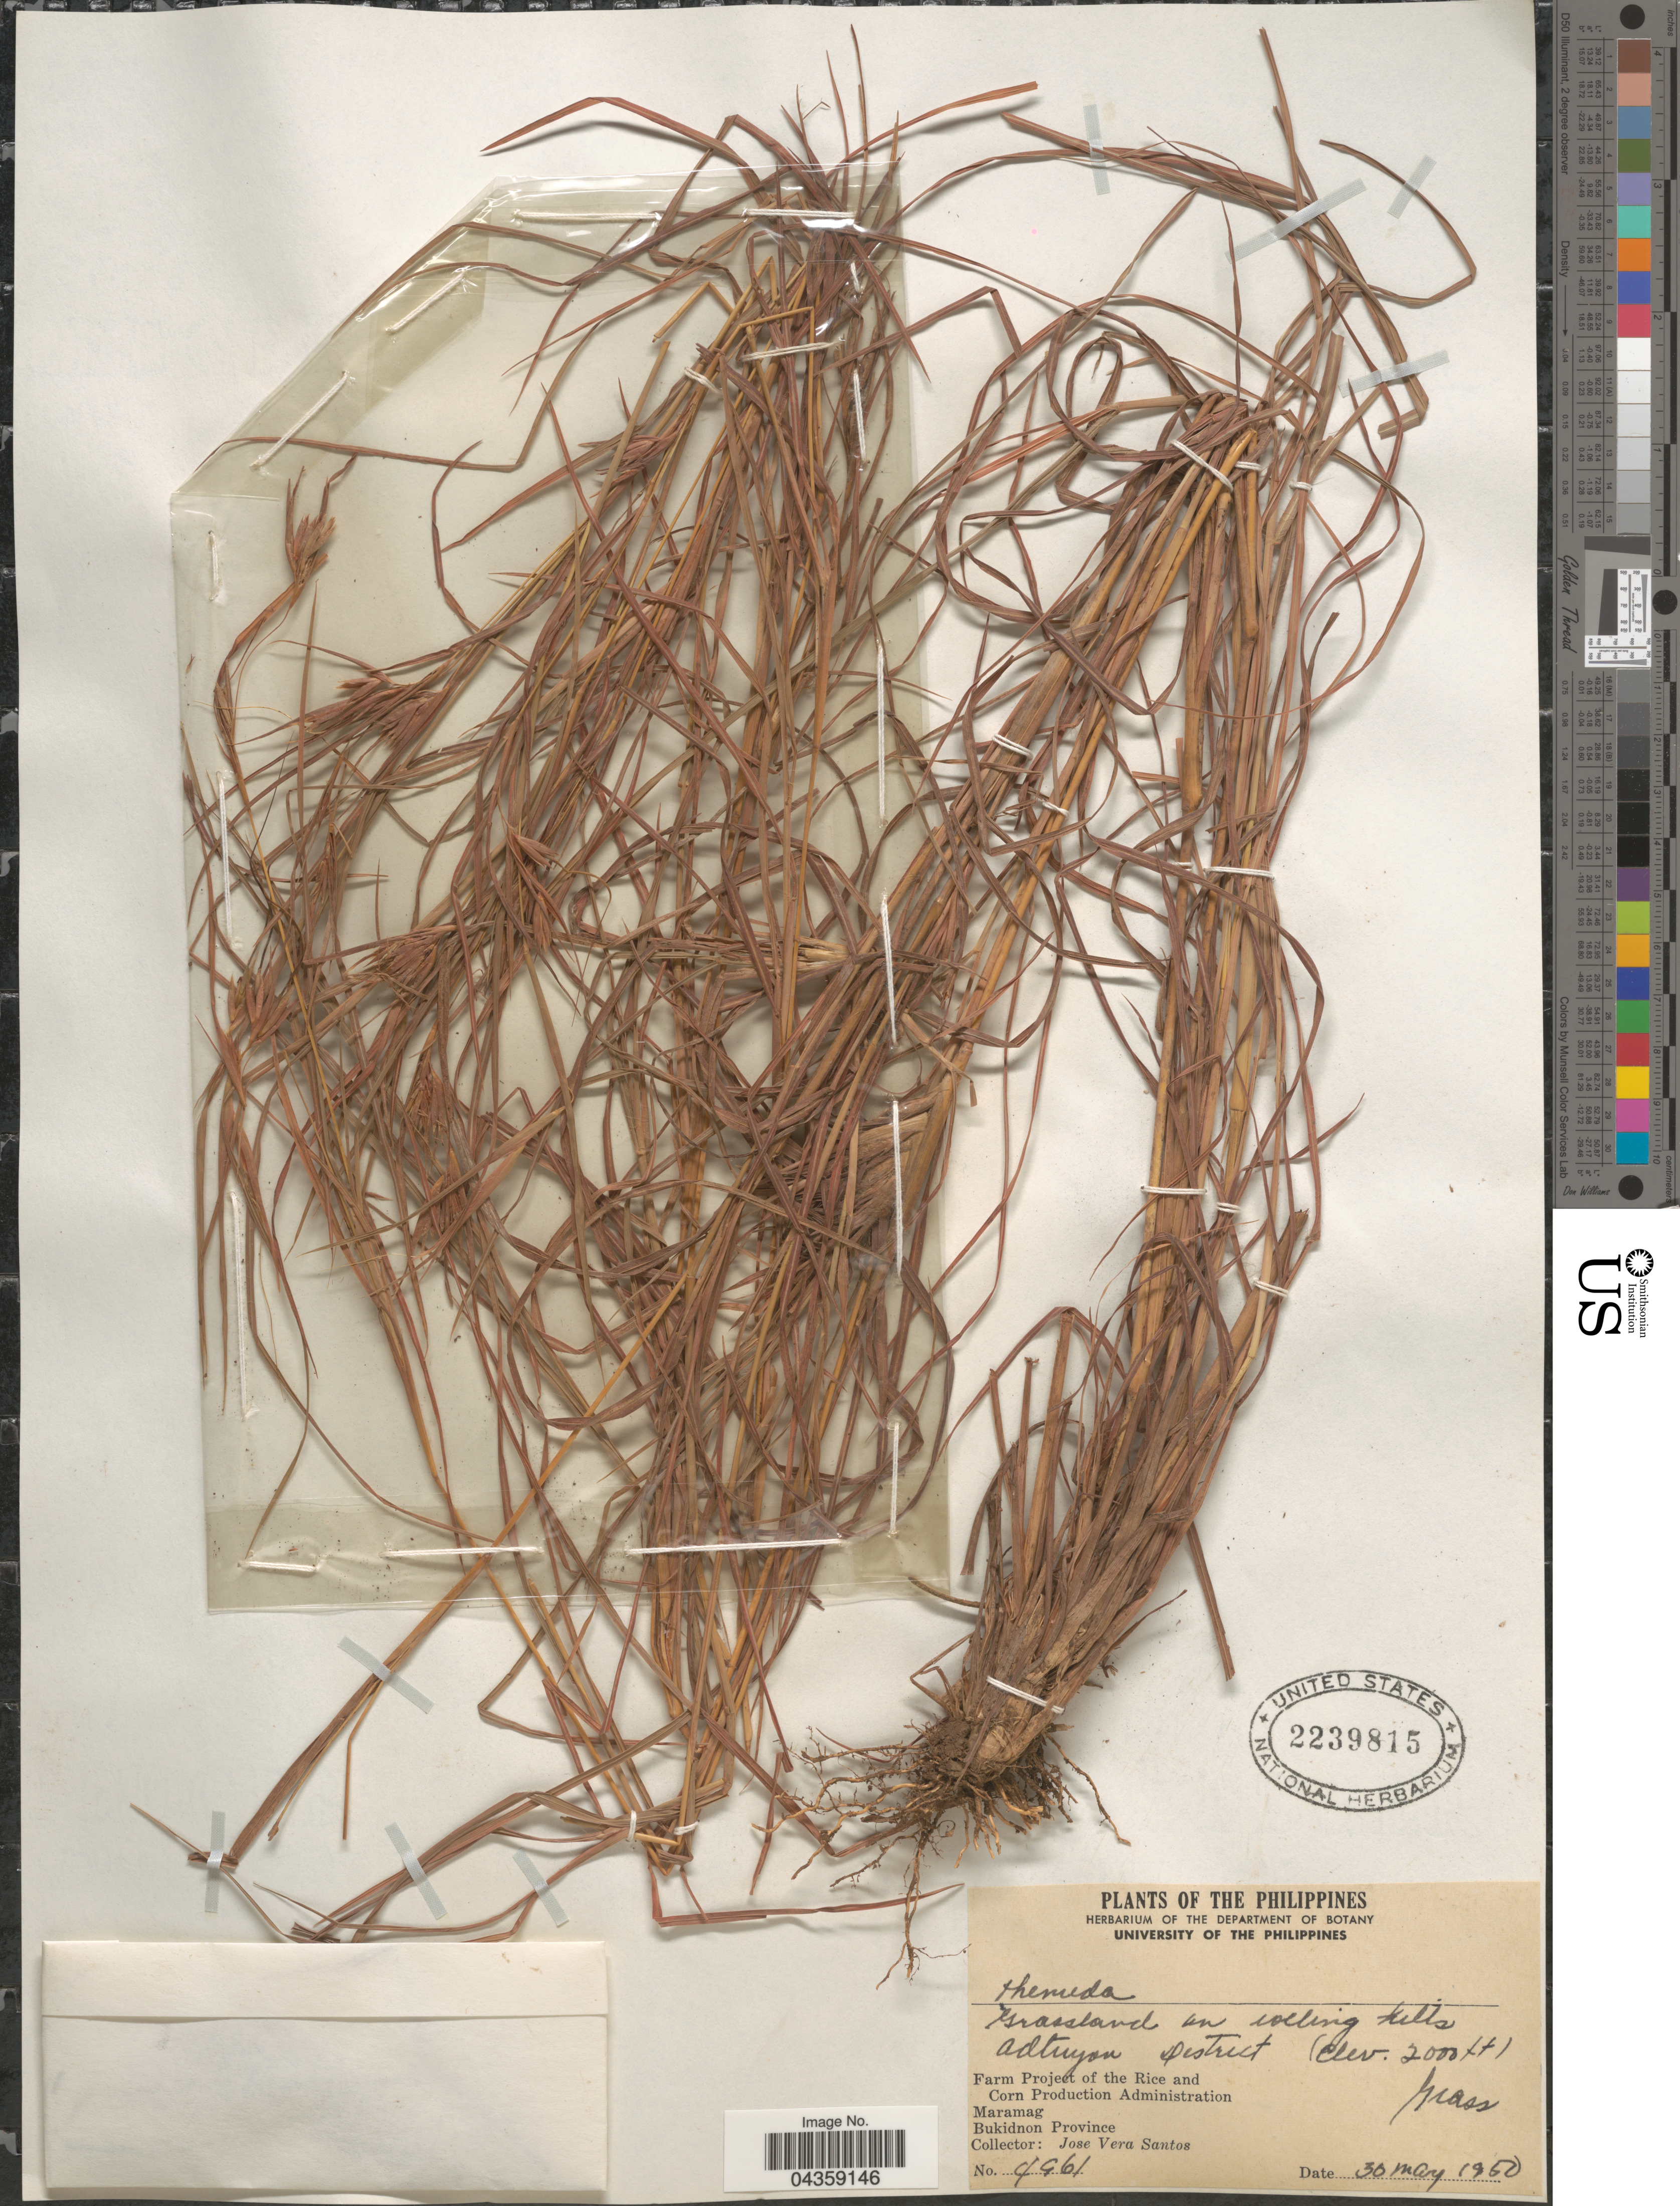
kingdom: Plantae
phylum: Tracheophyta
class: Liliopsida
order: Poales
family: Poaceae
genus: Themeda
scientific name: Themeda sp.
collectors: J. V. Santos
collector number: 4961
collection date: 1950-05-30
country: Philippines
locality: Grassland on rolling hills adtuyon District. Farm Project of the Rice and Corn Production Administration. Maramag. Bukidnon Province.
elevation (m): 610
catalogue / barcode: US 2239815